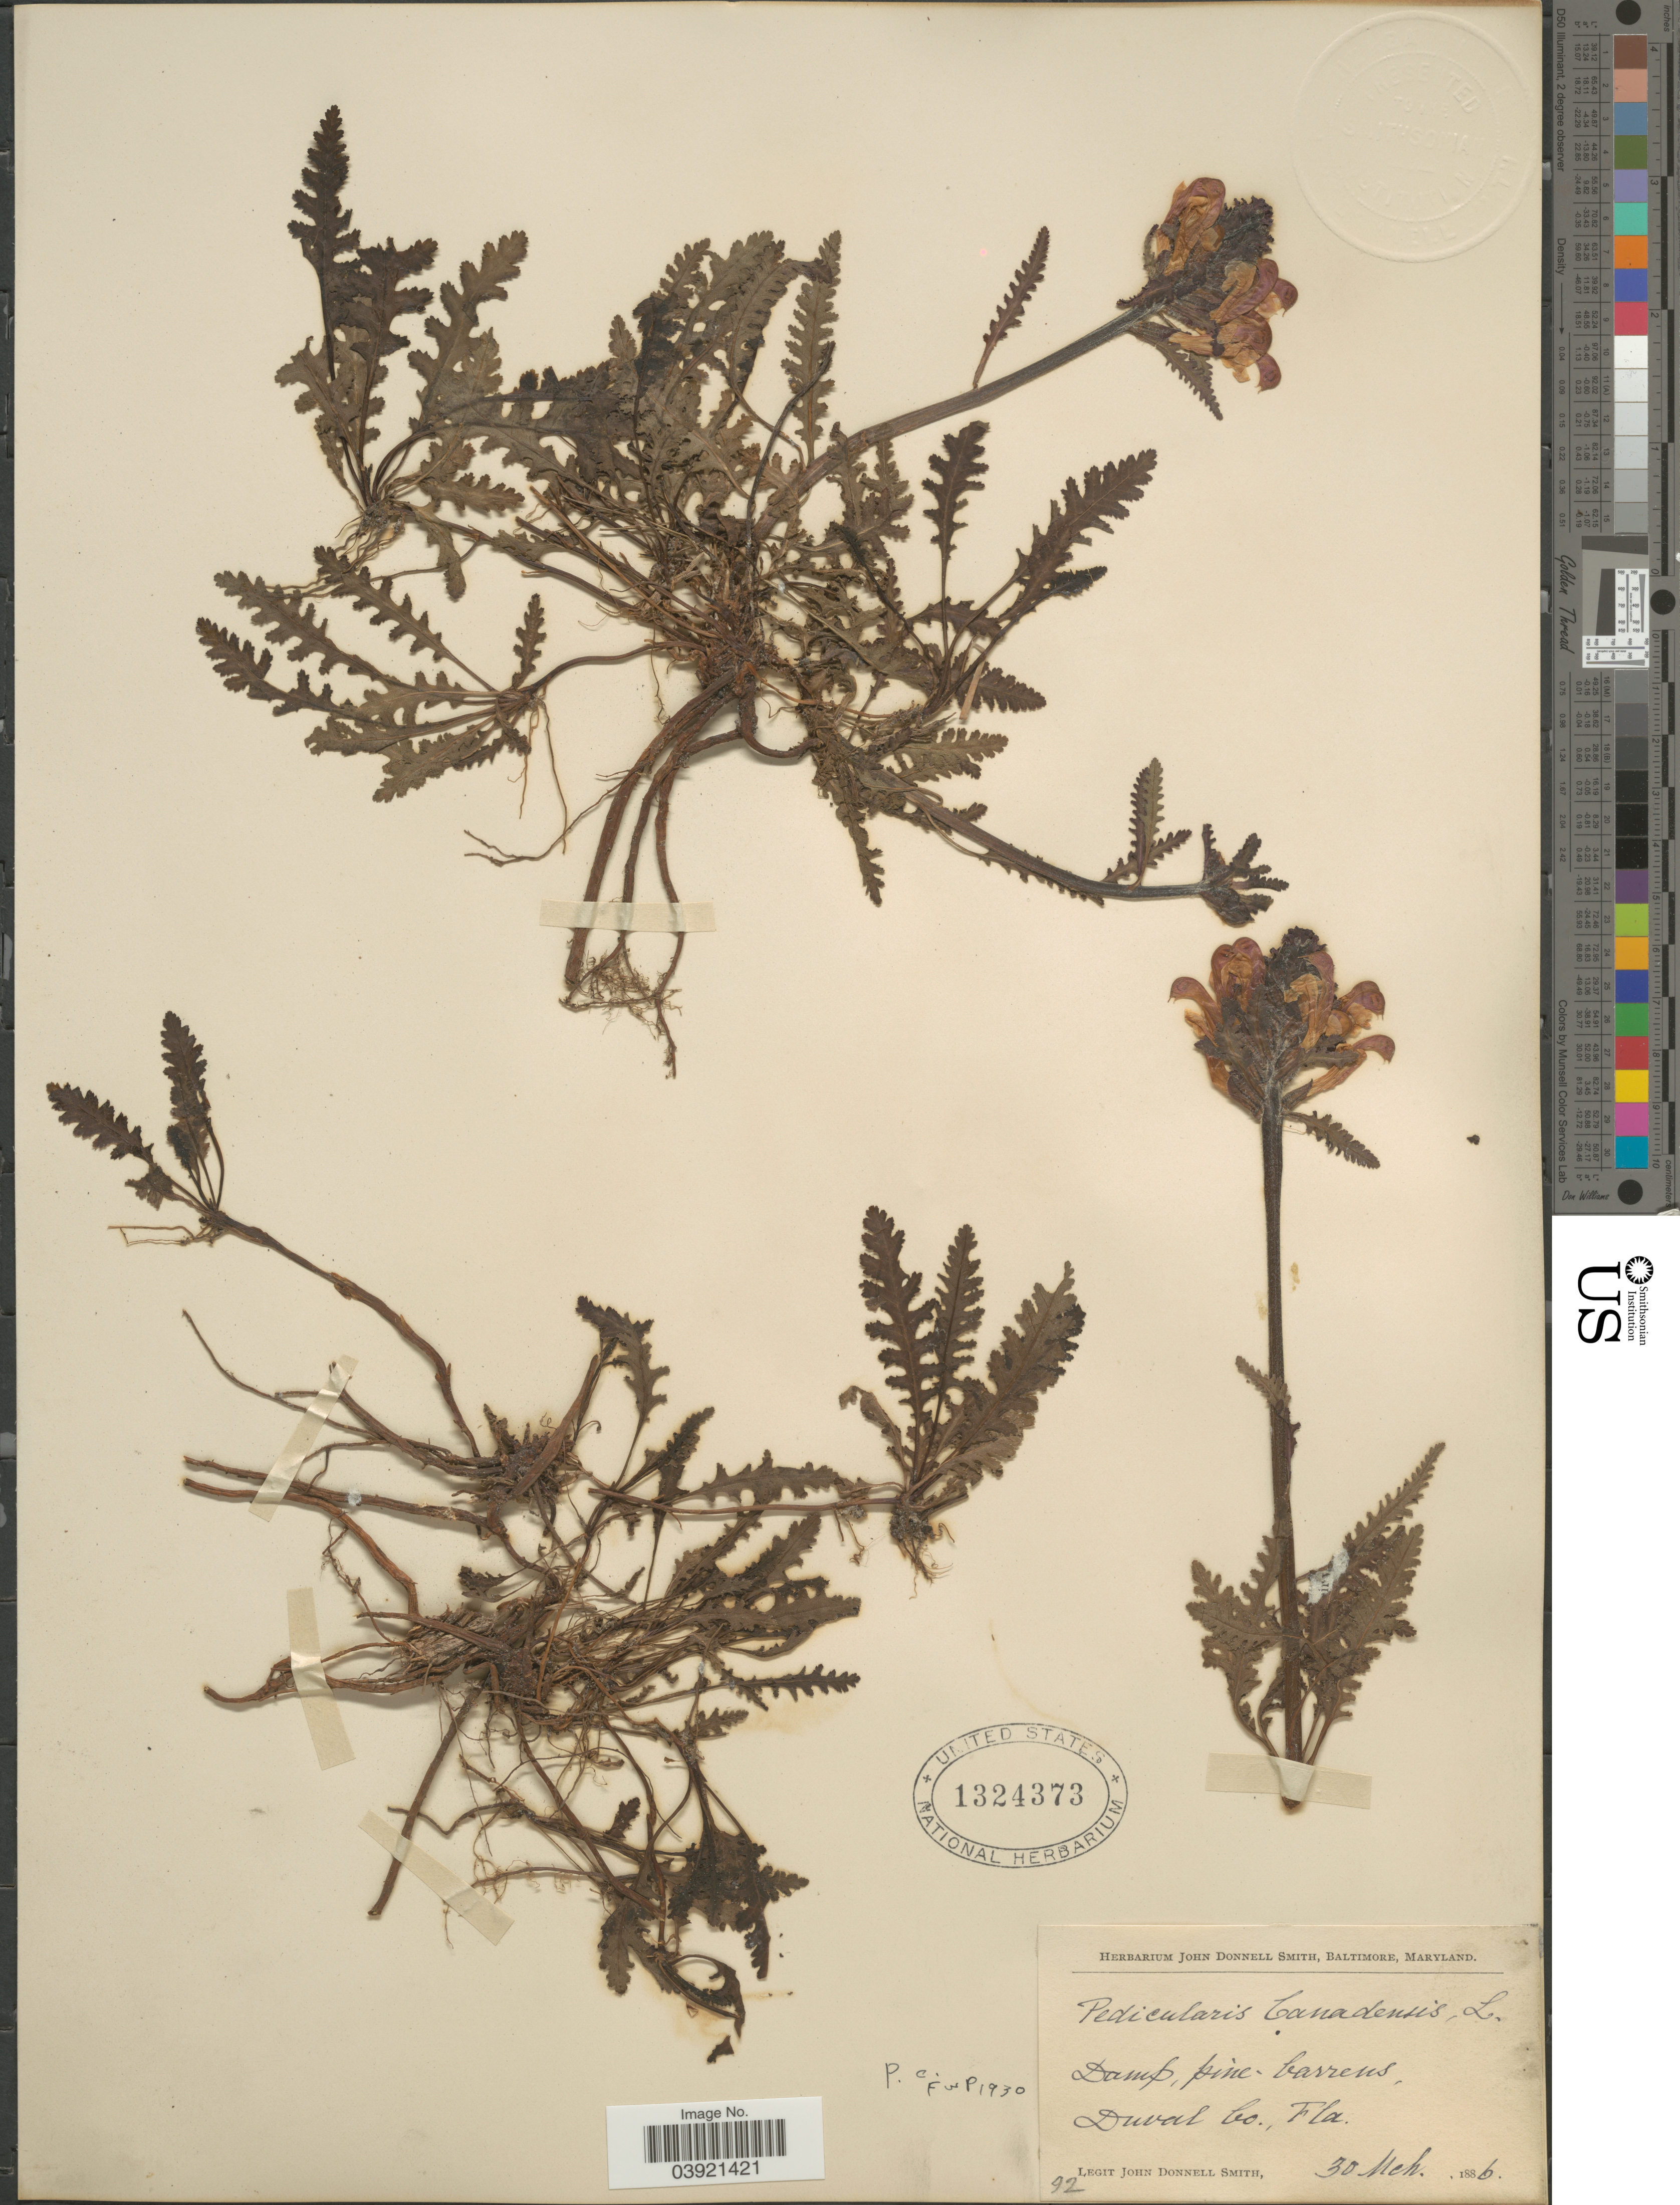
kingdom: Plantae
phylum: Tracheophyta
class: Magnoliopsida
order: Lamiales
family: Orobanchaceae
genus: Pedicularis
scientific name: Pedicularis canadensis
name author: L.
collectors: J. Donnell Smith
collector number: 92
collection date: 1886-03-30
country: United States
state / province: Florida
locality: Damp, pine-barrens, Duval Co.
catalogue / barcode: US 1324373